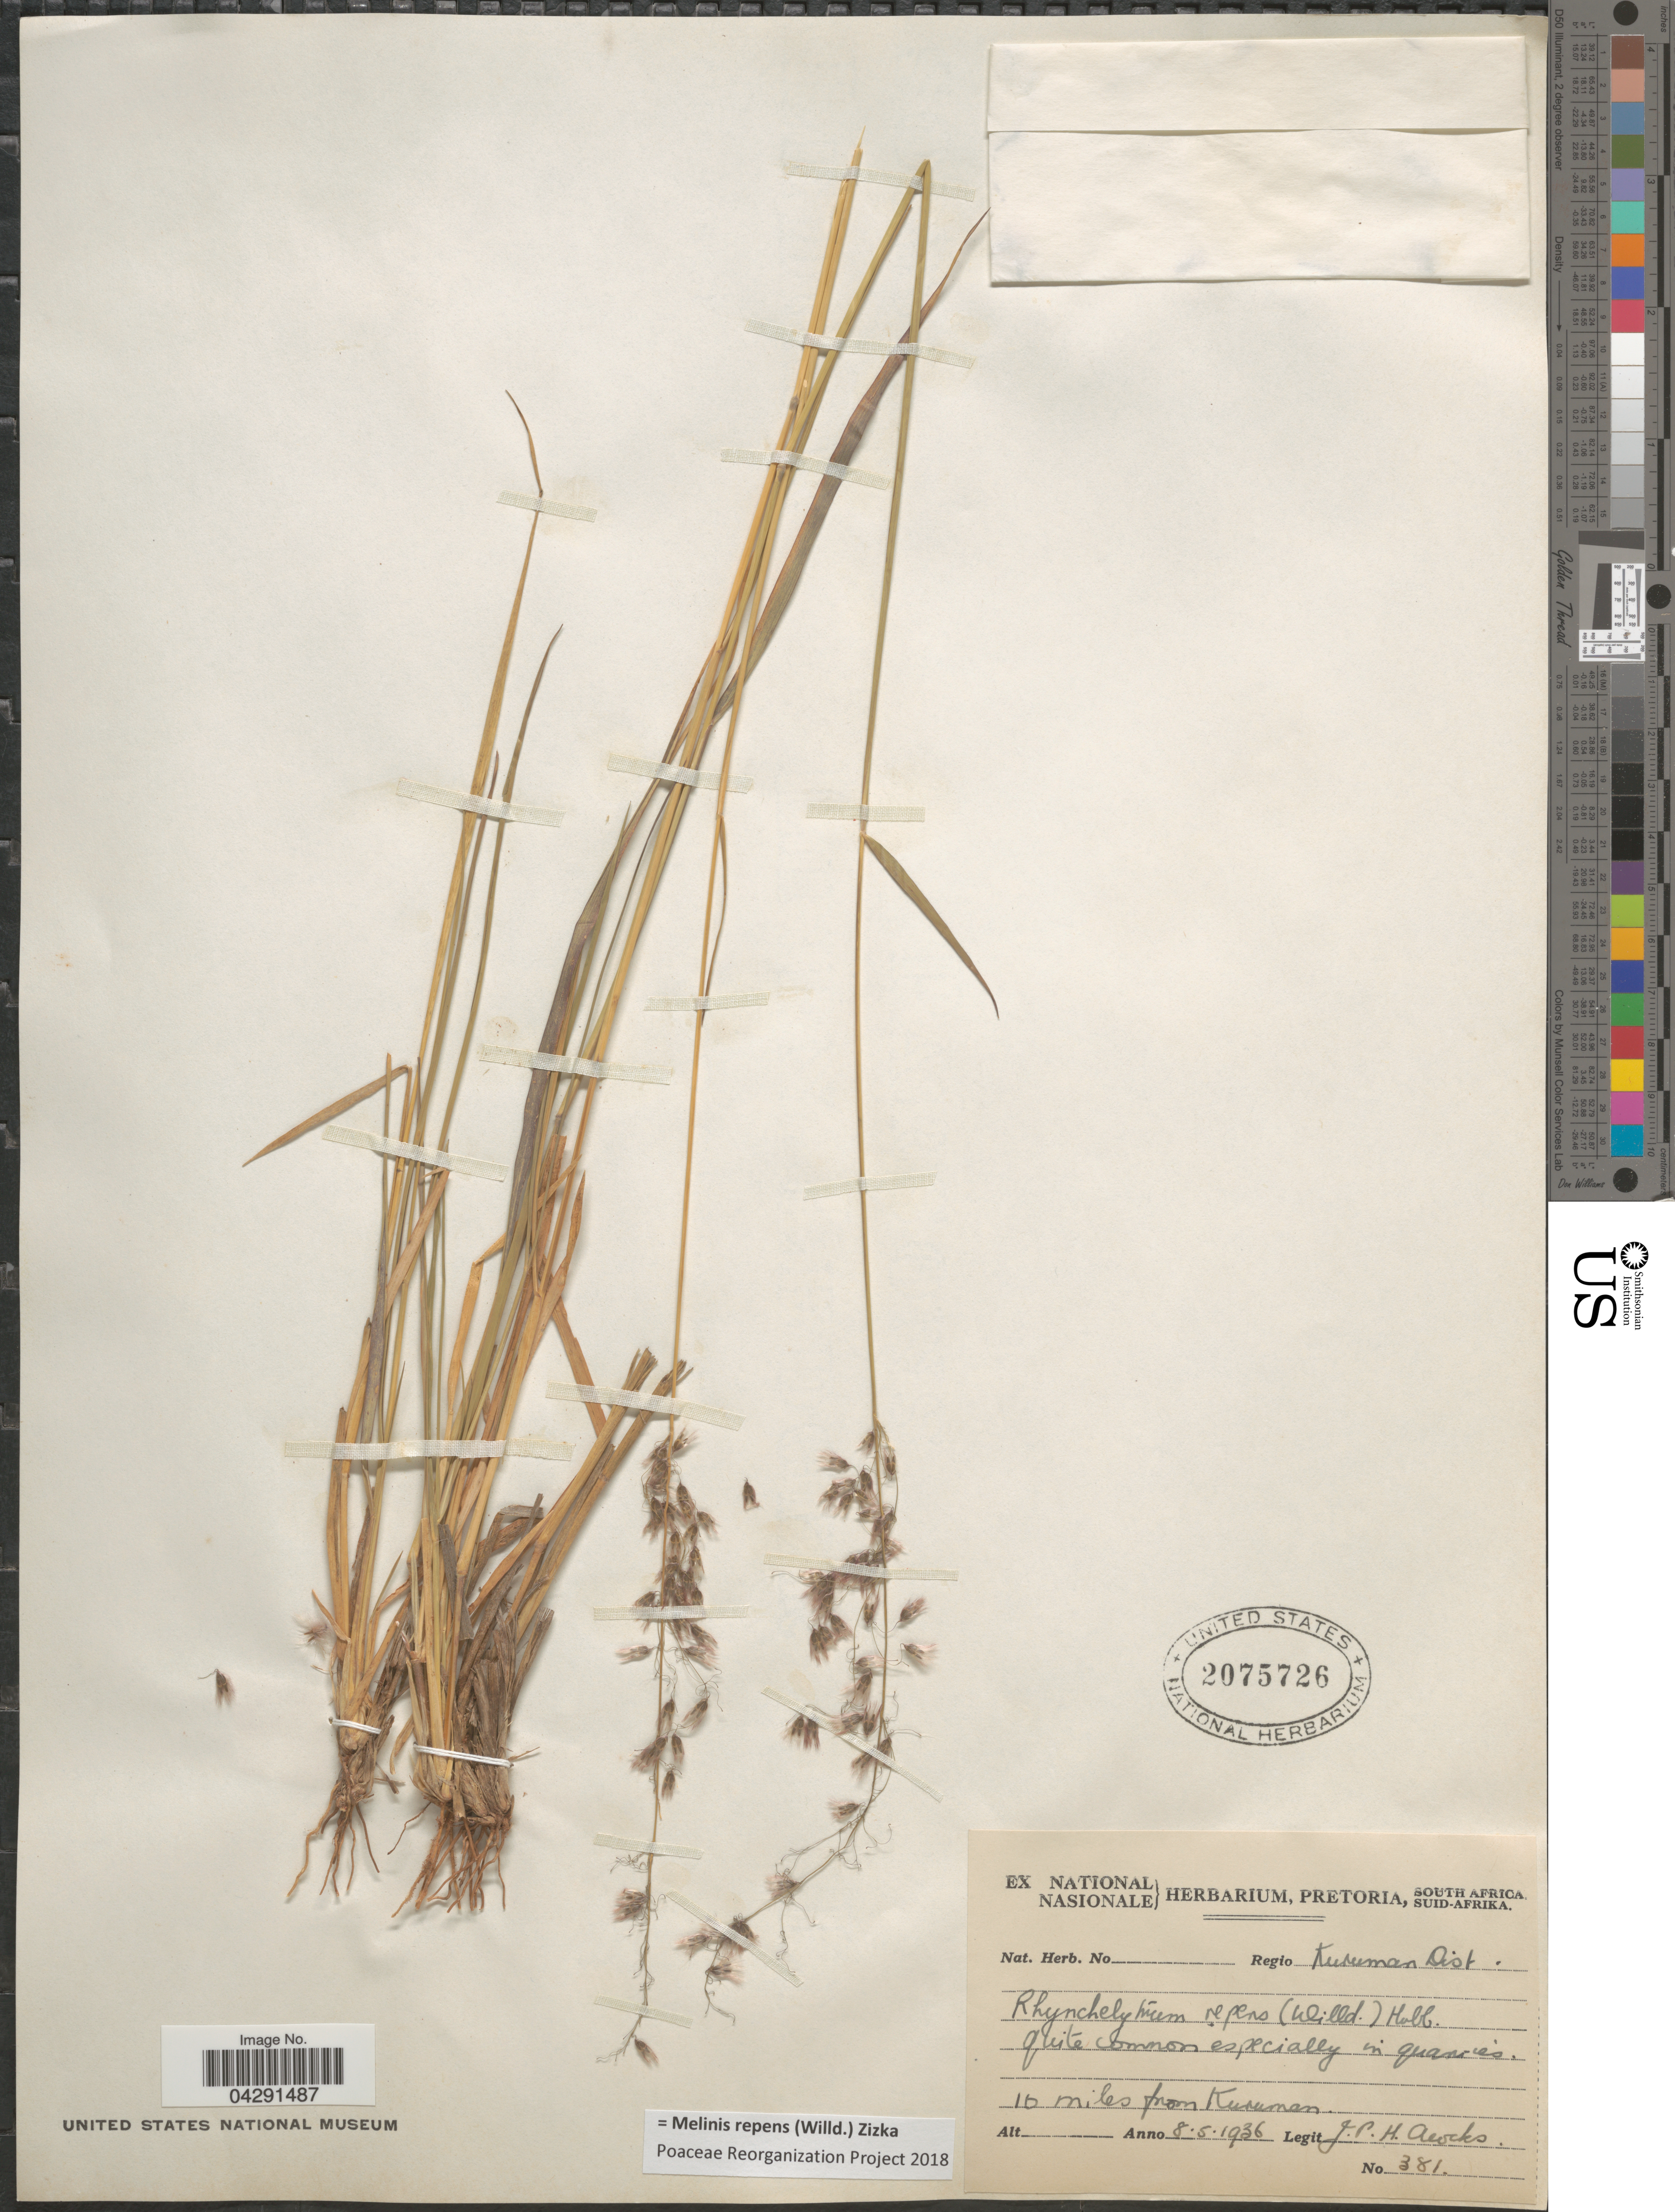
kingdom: Plantae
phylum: Tracheophyta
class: Liliopsida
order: Poales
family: Poaceae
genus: Melinis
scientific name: Melinis repens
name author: (Willd.) Zizka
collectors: J. P. Acocks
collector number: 381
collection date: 1936-05-08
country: South Africa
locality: Regio Kuruman Dist. Quite common especially in quarries. 10 miles from Kuruman.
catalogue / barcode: US 2075726